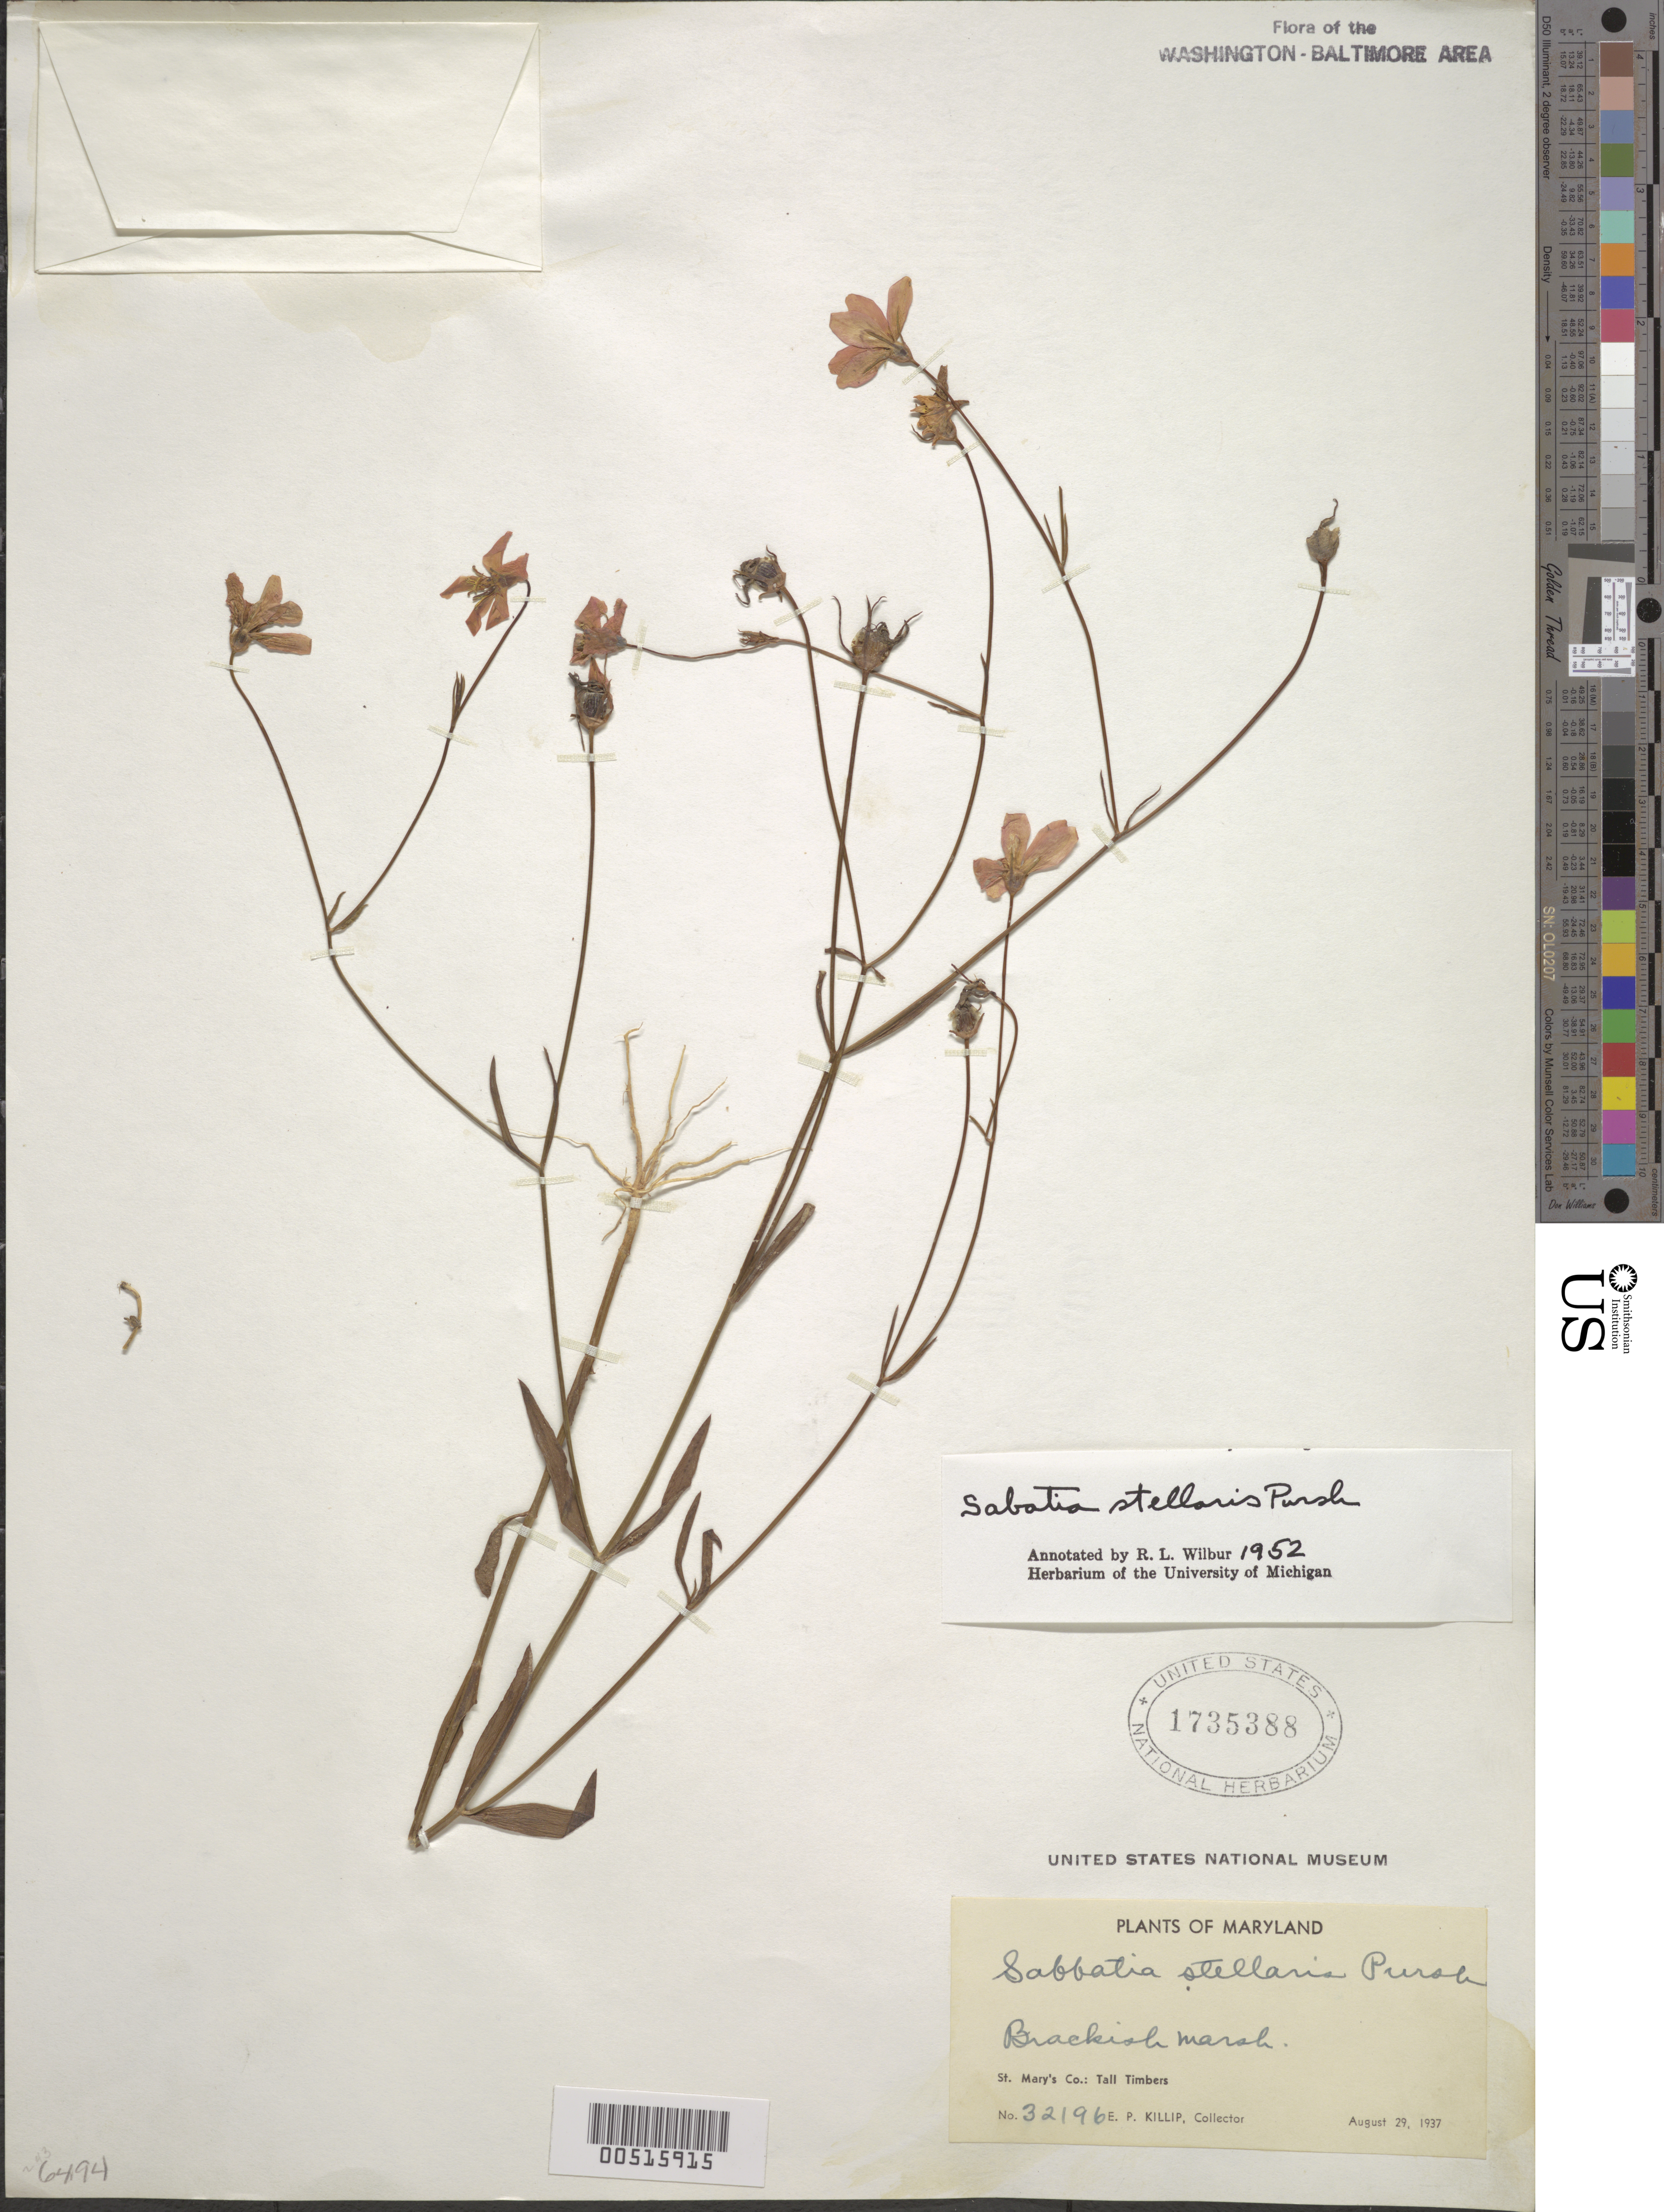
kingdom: Plantae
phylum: Tracheophyta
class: Magnoliopsida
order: Gentianales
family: Gentianaceae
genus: Sabatia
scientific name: Sabatia stellaris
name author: Pursh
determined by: Wilbur, R. L.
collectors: E. P. Killip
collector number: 32196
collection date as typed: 29 Aug 1937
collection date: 1937-08-29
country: United States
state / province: Maryland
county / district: St. Mary's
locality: Tall Timbers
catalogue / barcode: US 1735388